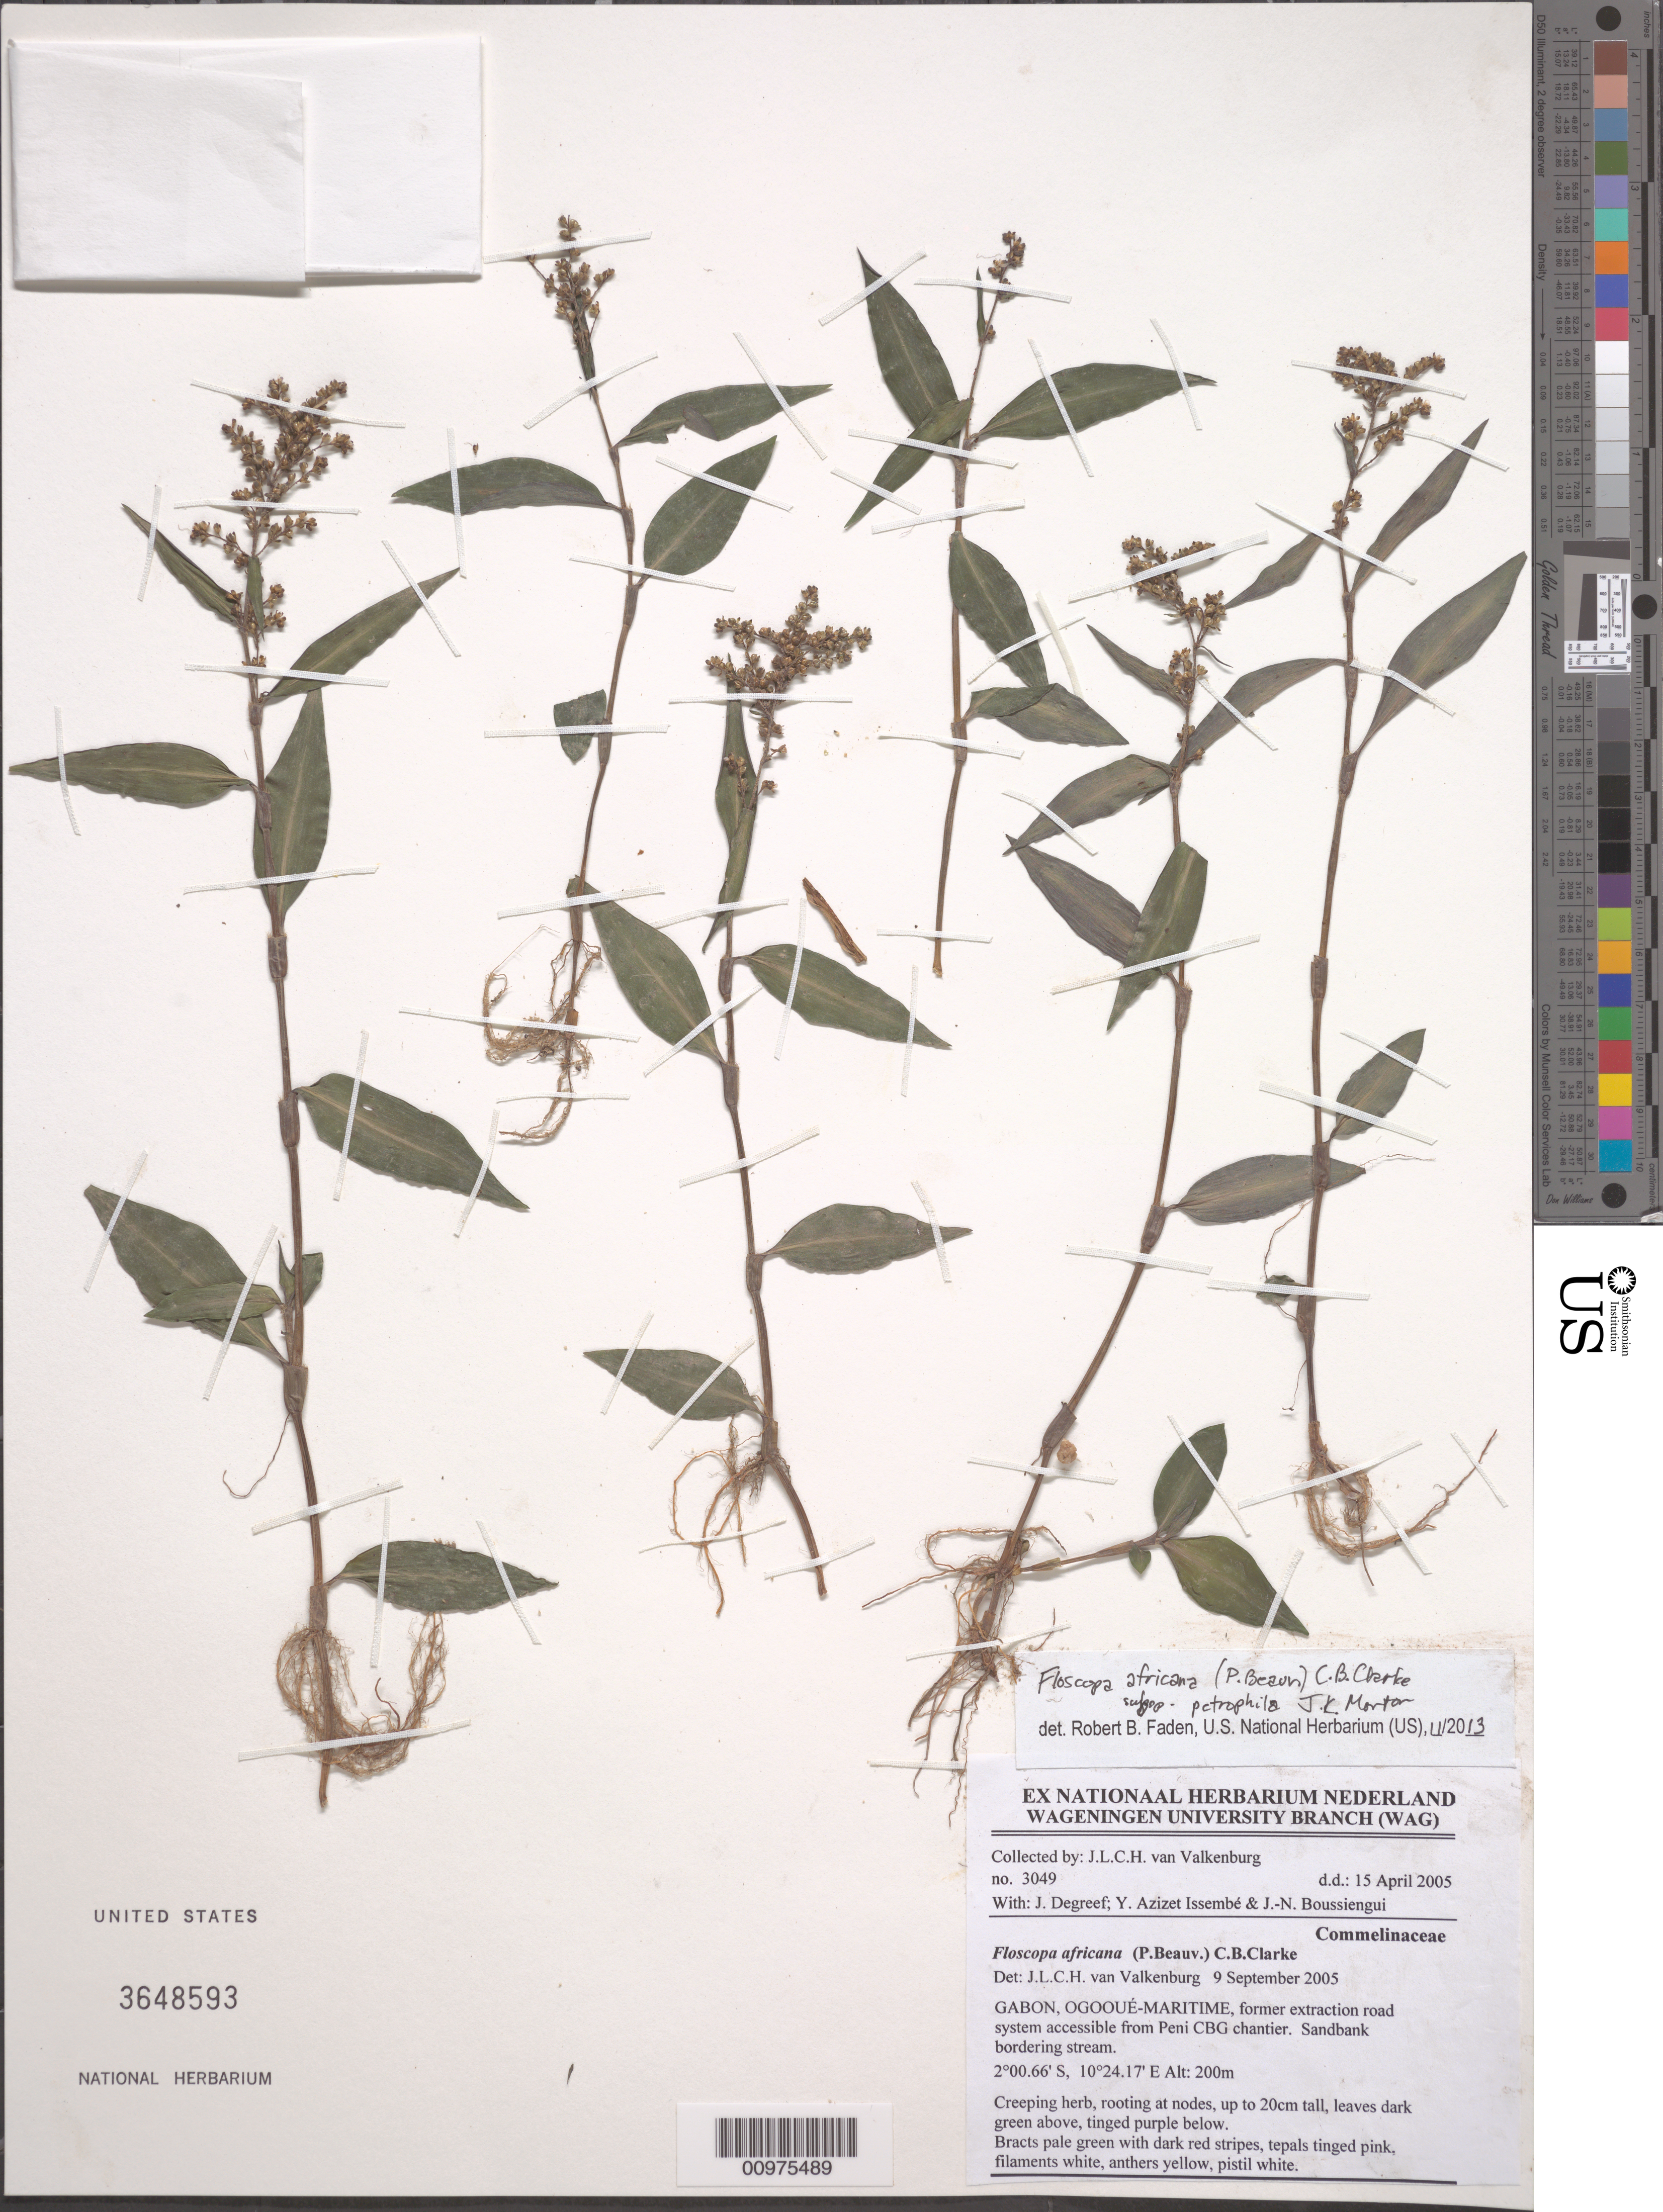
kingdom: Plantae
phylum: Tracheophyta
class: Liliopsida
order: Commelinales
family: Commelinaceae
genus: Floscopa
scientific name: Floscopa africana subsp. petrophila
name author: J.K. Morton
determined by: Faden, Robert B., (US), Smithsonian Institution - National Museum of Natural History (UNITED STATES)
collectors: J. van Valkenburg et al.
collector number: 3049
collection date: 2005-04-15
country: Gabon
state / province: Ogooué-Maritime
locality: former extraction road system accessible from Peni CBG chantier.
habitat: Sandbank bordering stream.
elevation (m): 200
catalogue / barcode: US 3648593